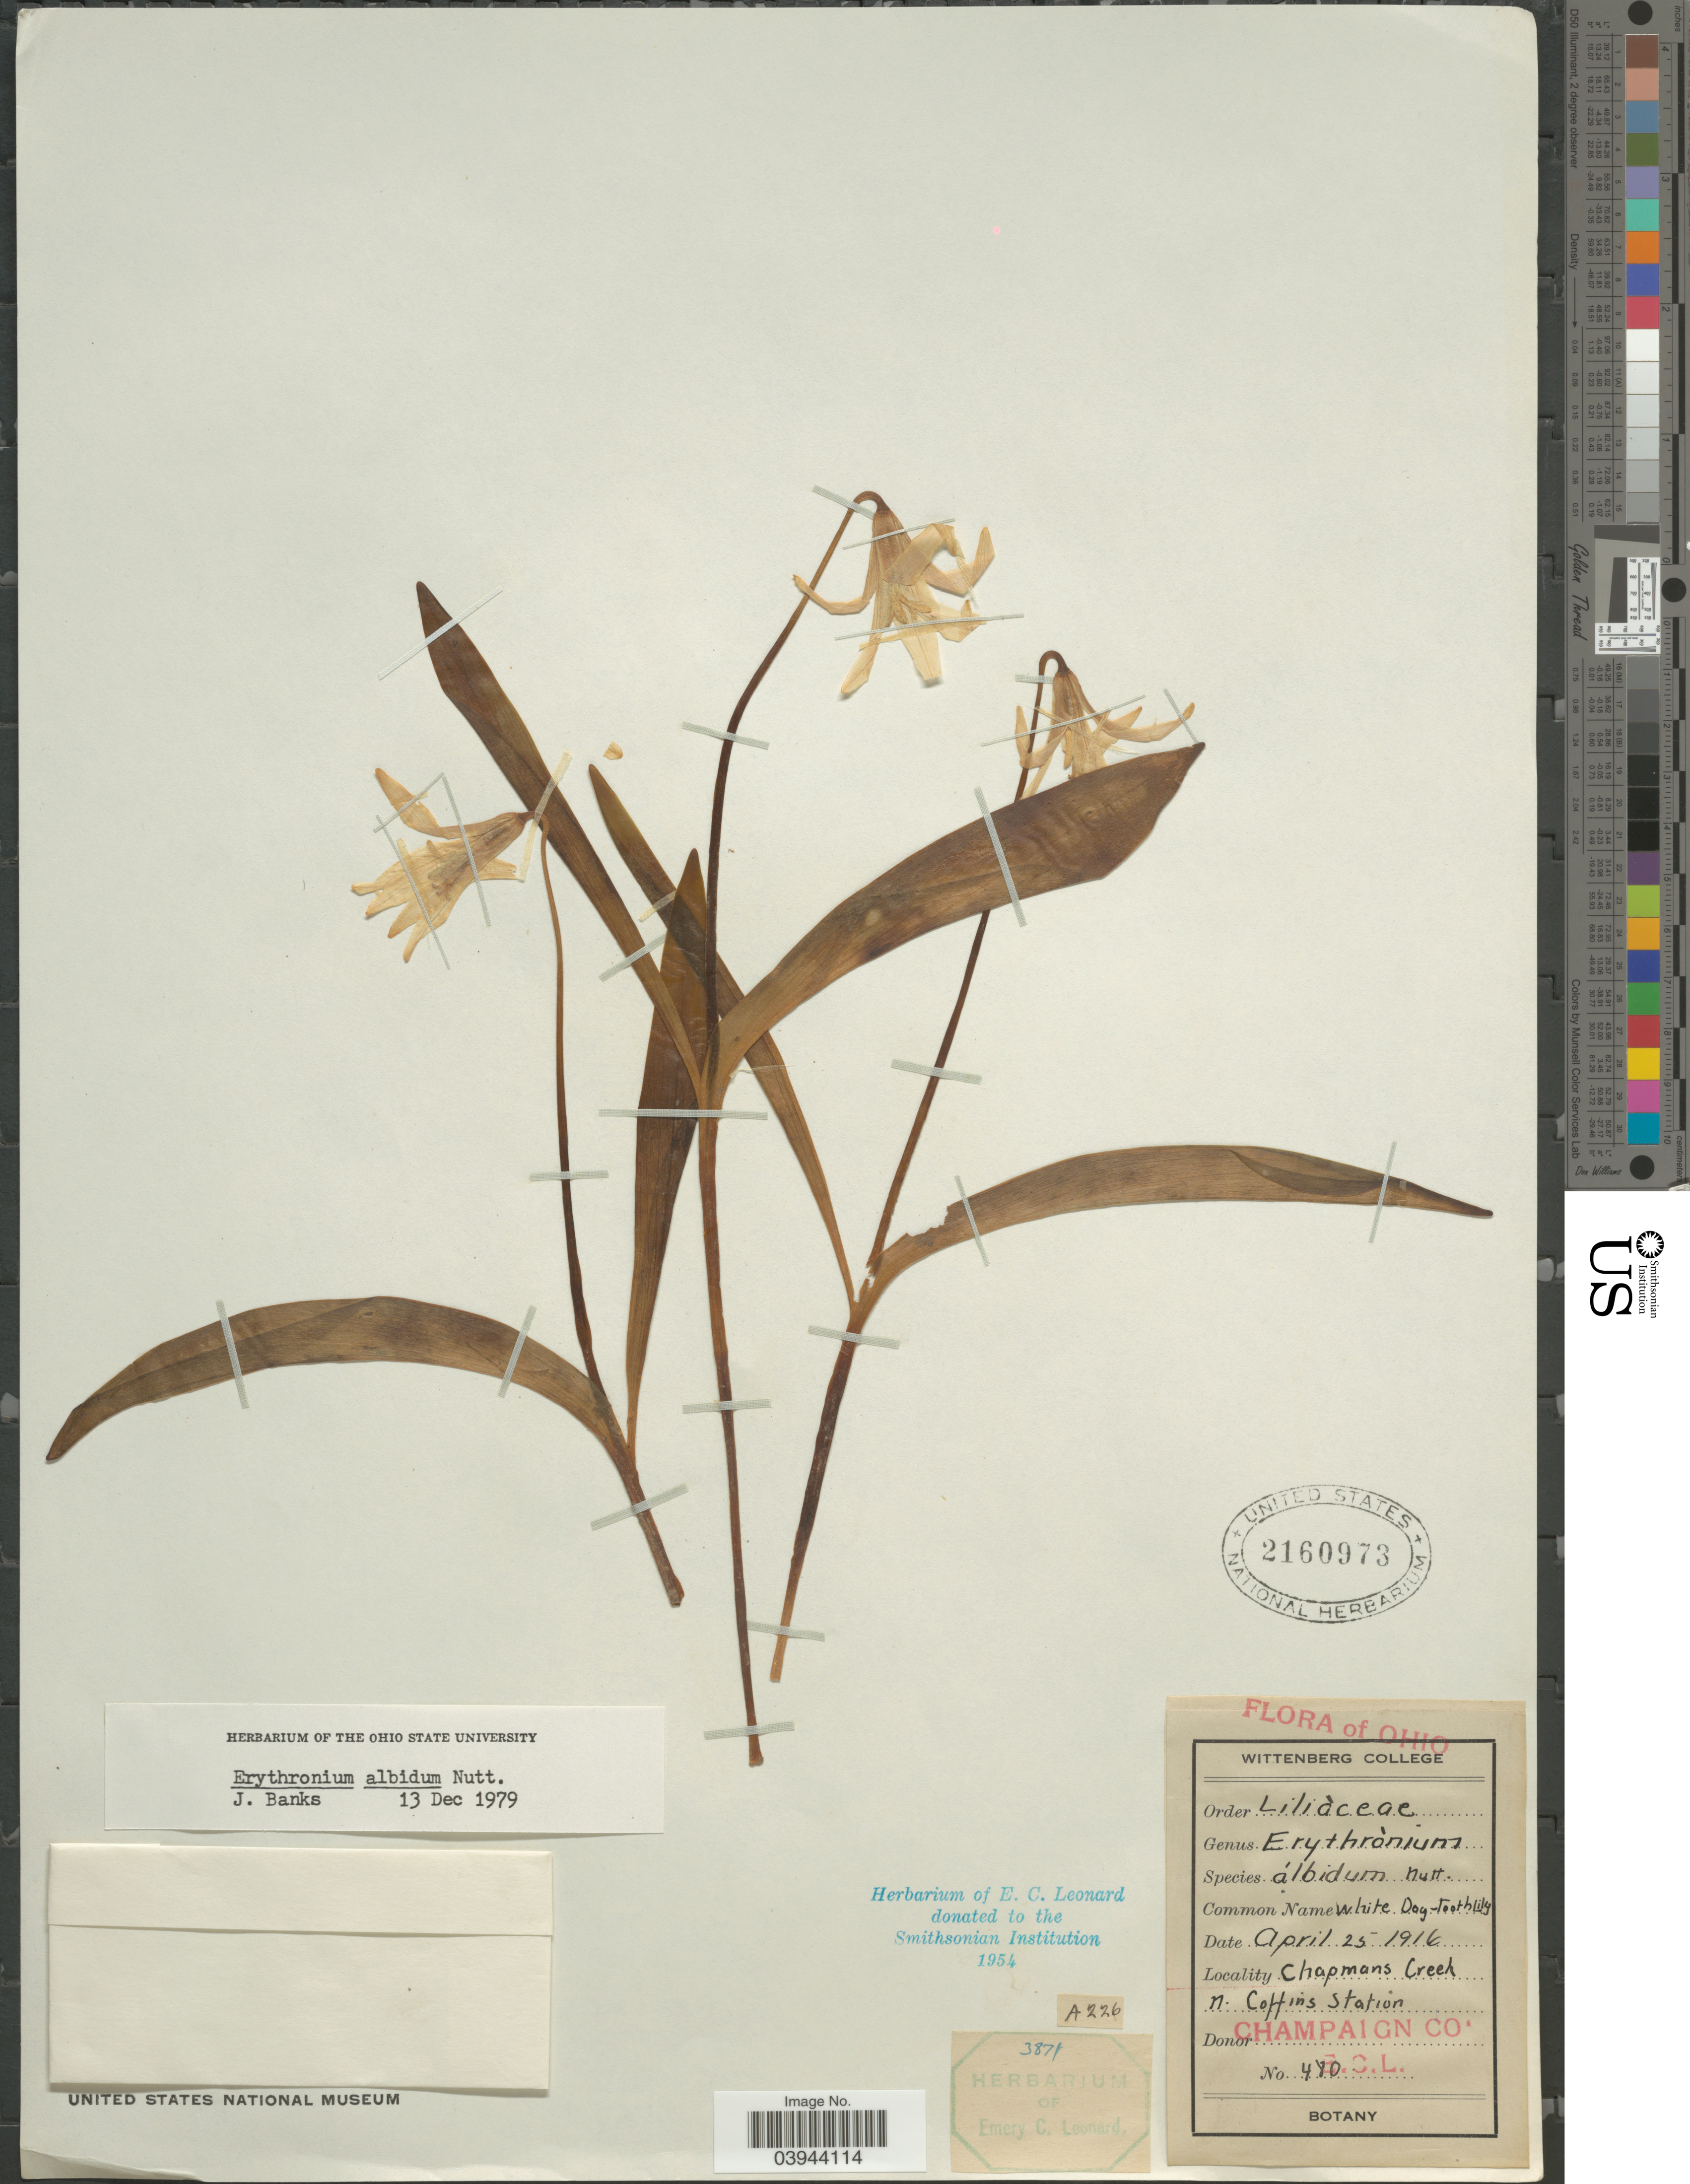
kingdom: Plantae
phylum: Tracheophyta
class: Liliopsida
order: Liliales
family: Liliaceae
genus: Erythronium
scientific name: Erythronium albidum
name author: Nutt.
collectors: Wittenberg College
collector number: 410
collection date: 1916-04-25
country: United States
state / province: Ohio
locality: Chapmans Creek, N. Coffins Station. Champaign Co.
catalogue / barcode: US 2160973